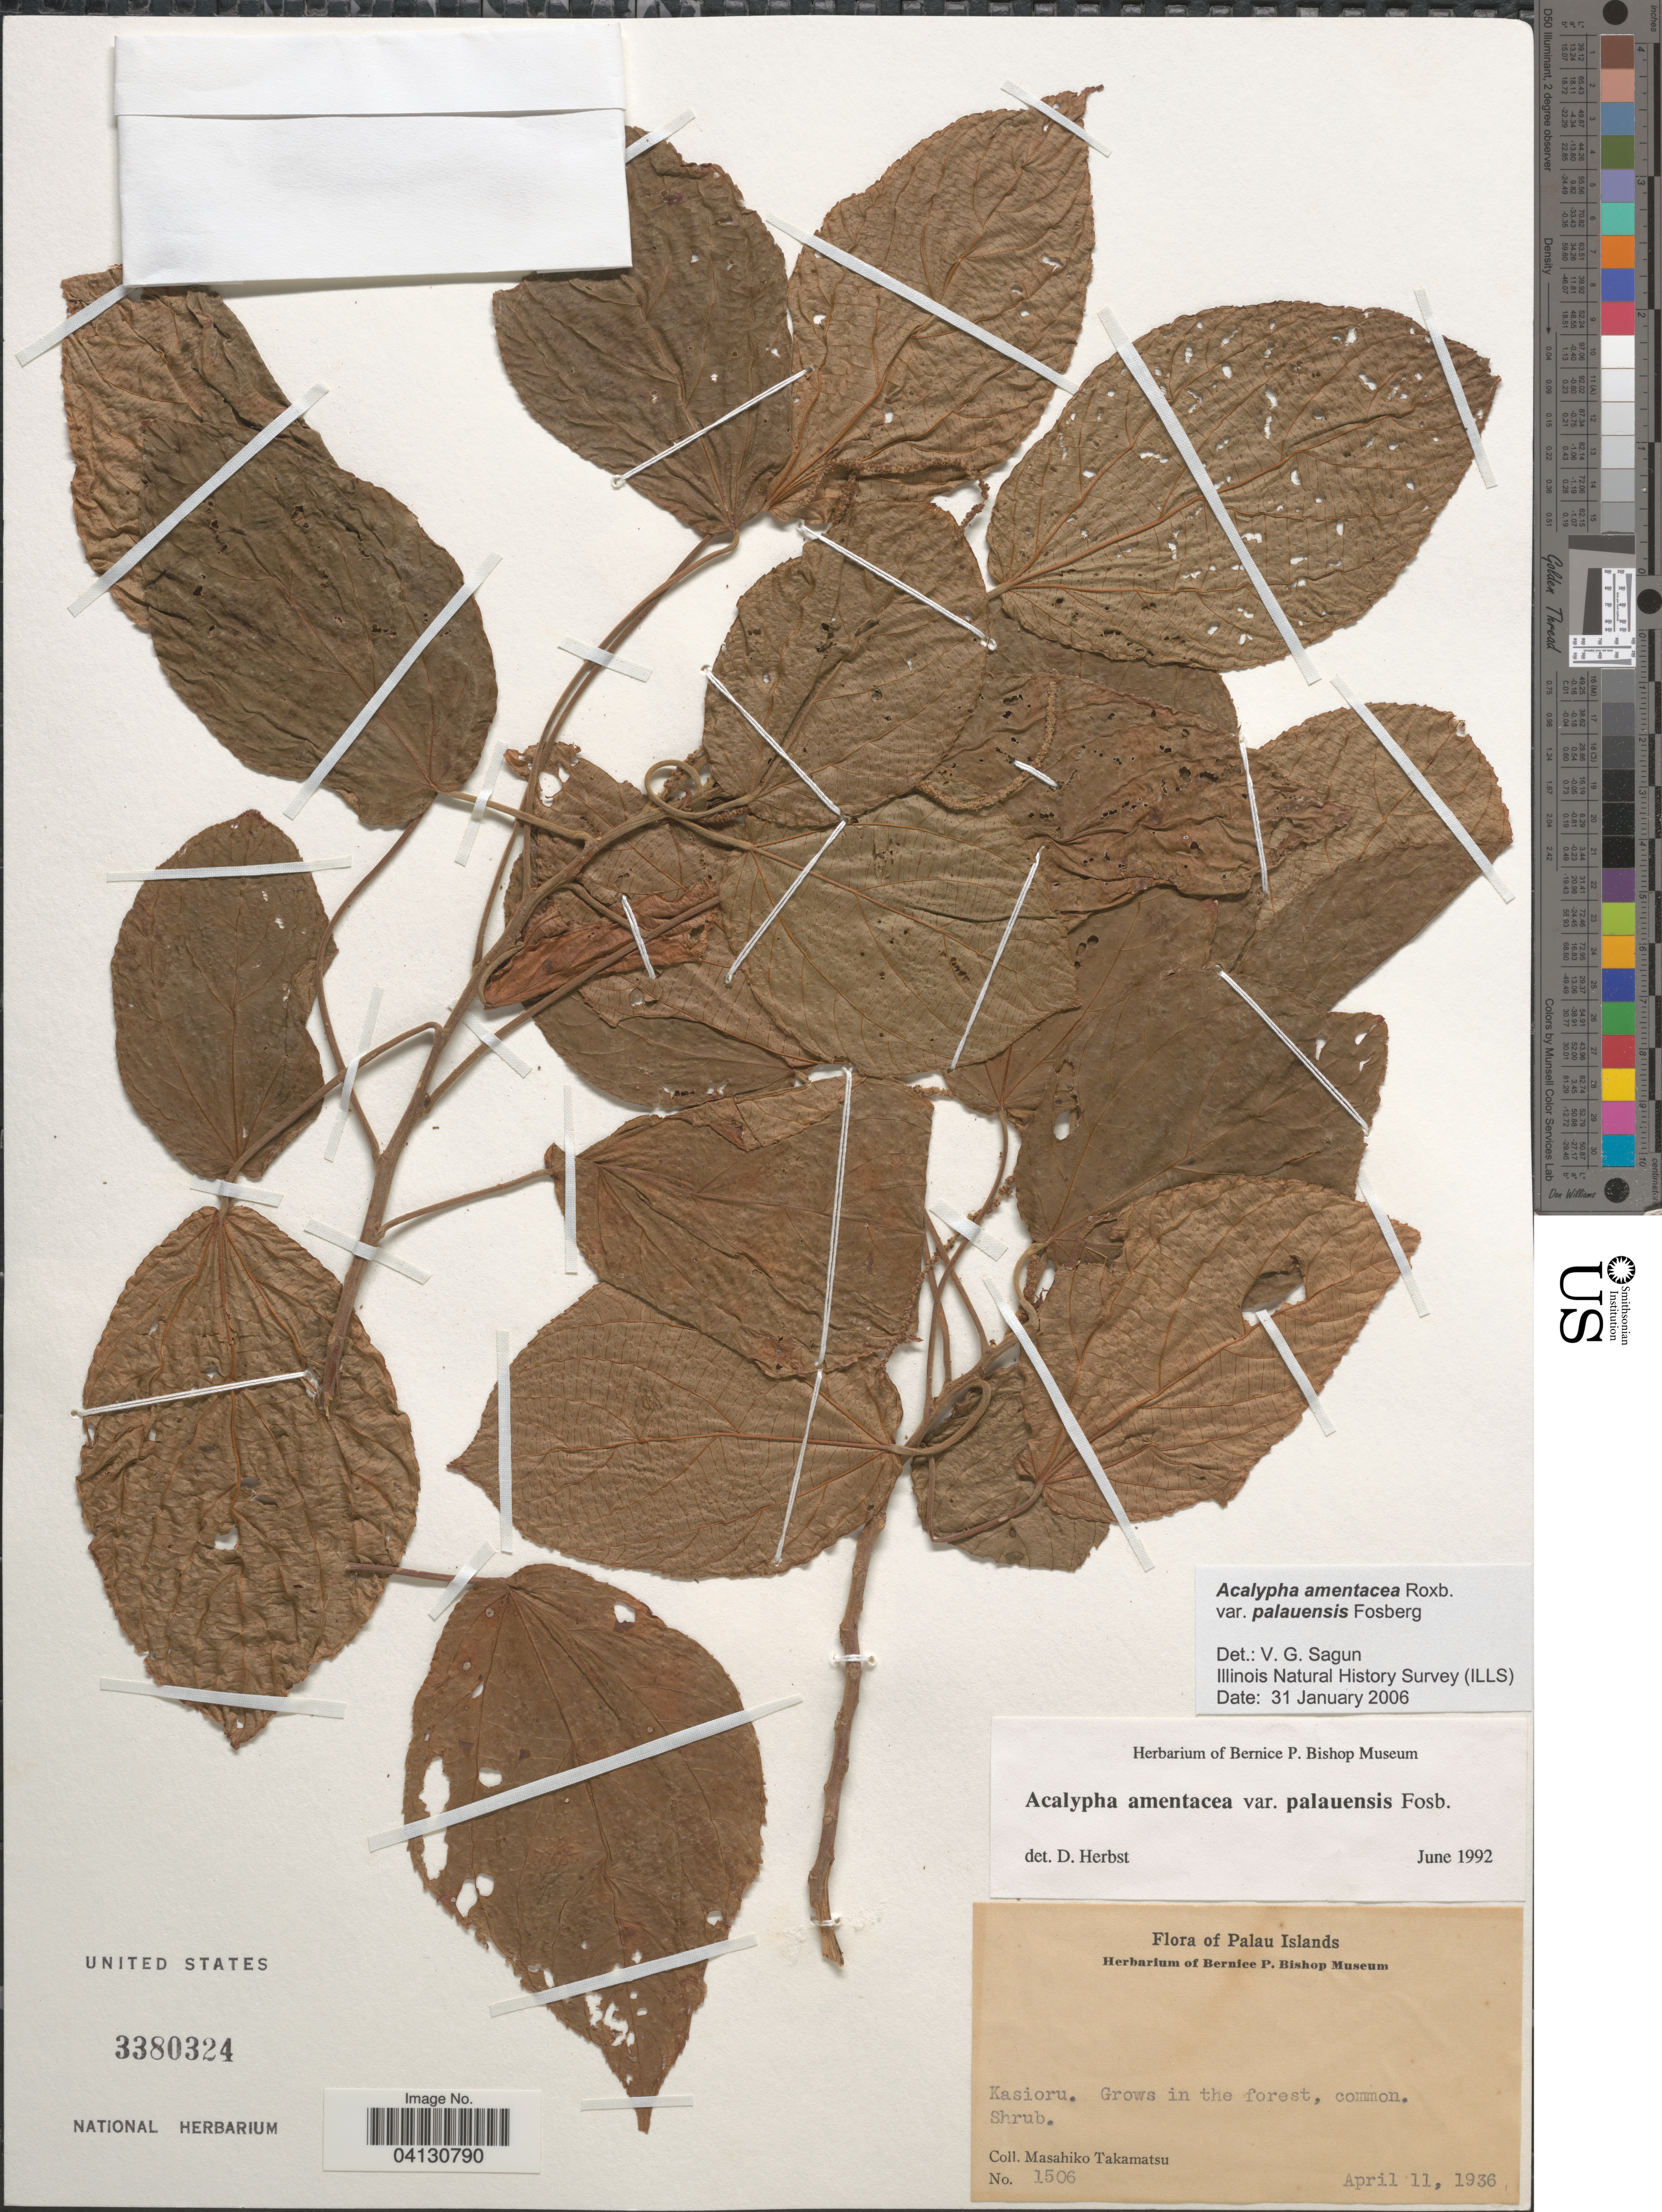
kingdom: Plantae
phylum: Tracheophyta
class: Magnoliopsida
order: Malpighiales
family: Euphorbiaceae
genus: Acalypha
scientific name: Acalypha amentacea var. palauensis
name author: Fosberg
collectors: M. Takamatsu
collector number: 1506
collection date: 1936-04-11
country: Palau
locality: Palau Islands. Kasioru.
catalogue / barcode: US 3380324